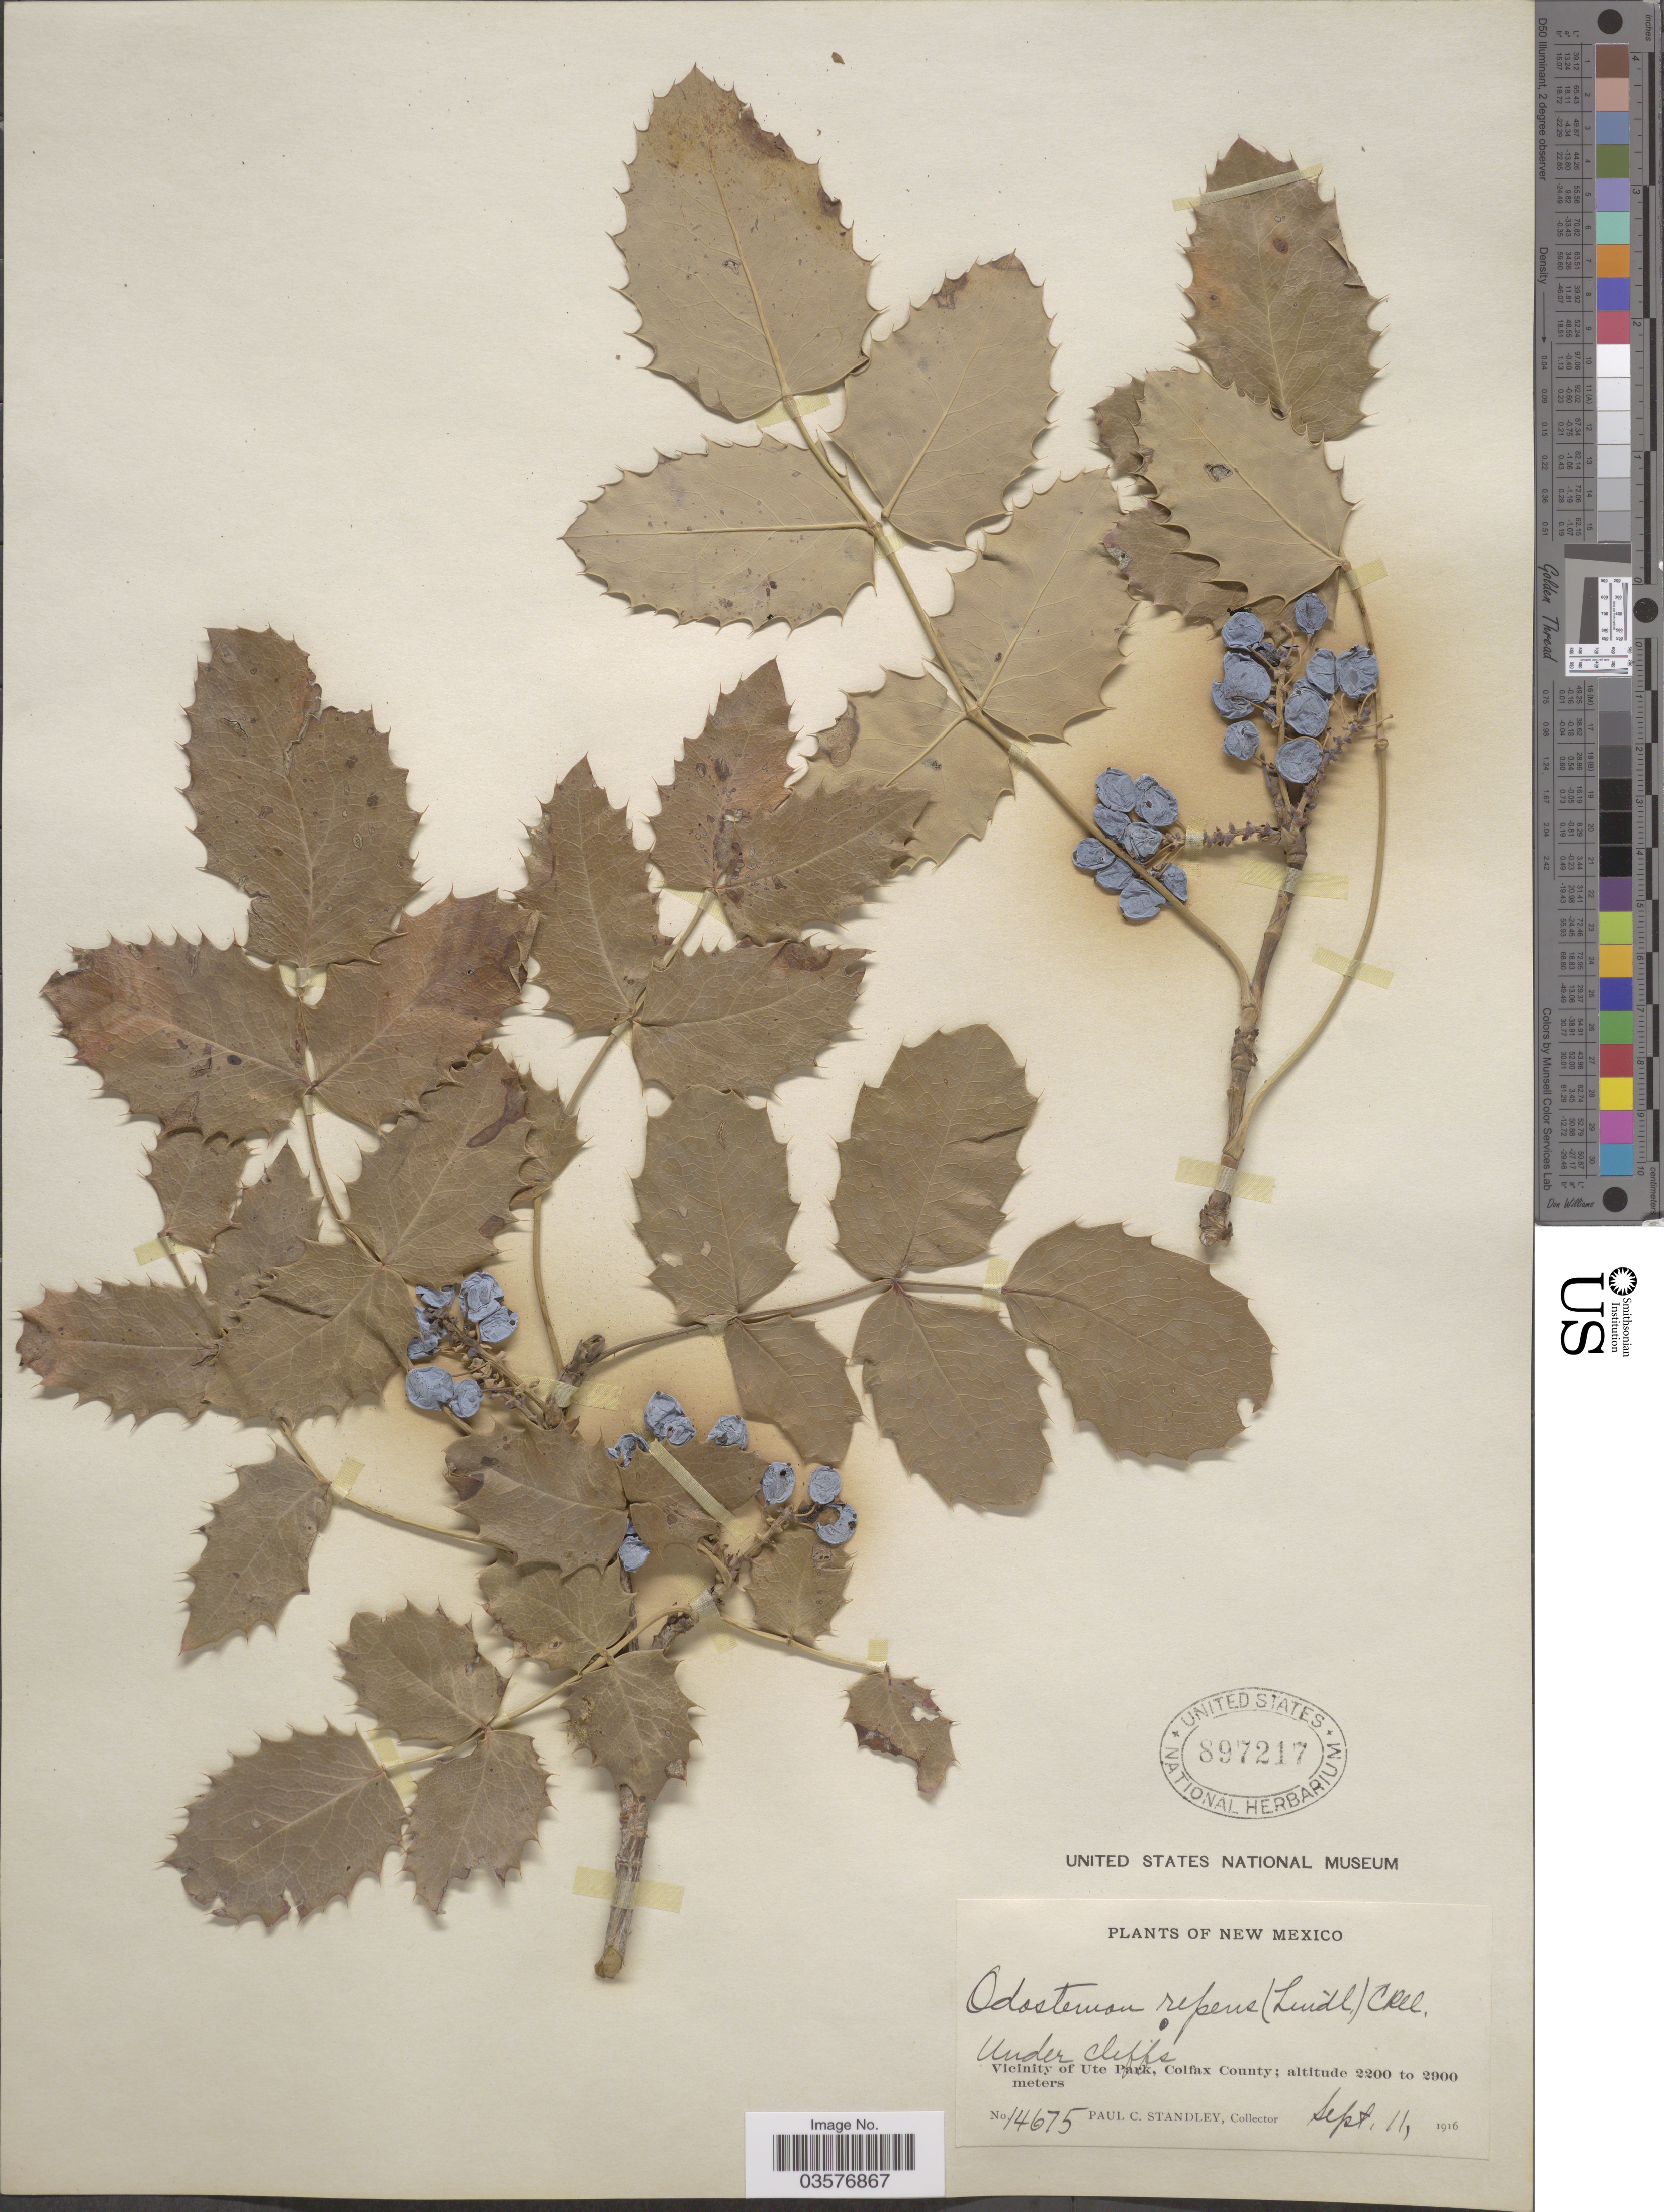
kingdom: Plantae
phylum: Tracheophyta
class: Magnoliopsida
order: Ranunculales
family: Berberidaceae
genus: Mahonia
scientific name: Mahonia repens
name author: (Lindl.) G. Don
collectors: P. C. Standley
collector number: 14675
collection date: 1916-09-11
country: United States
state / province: New Mexico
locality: Vicinity of Ute Park, Colfax County.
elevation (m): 2200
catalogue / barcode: US 897217